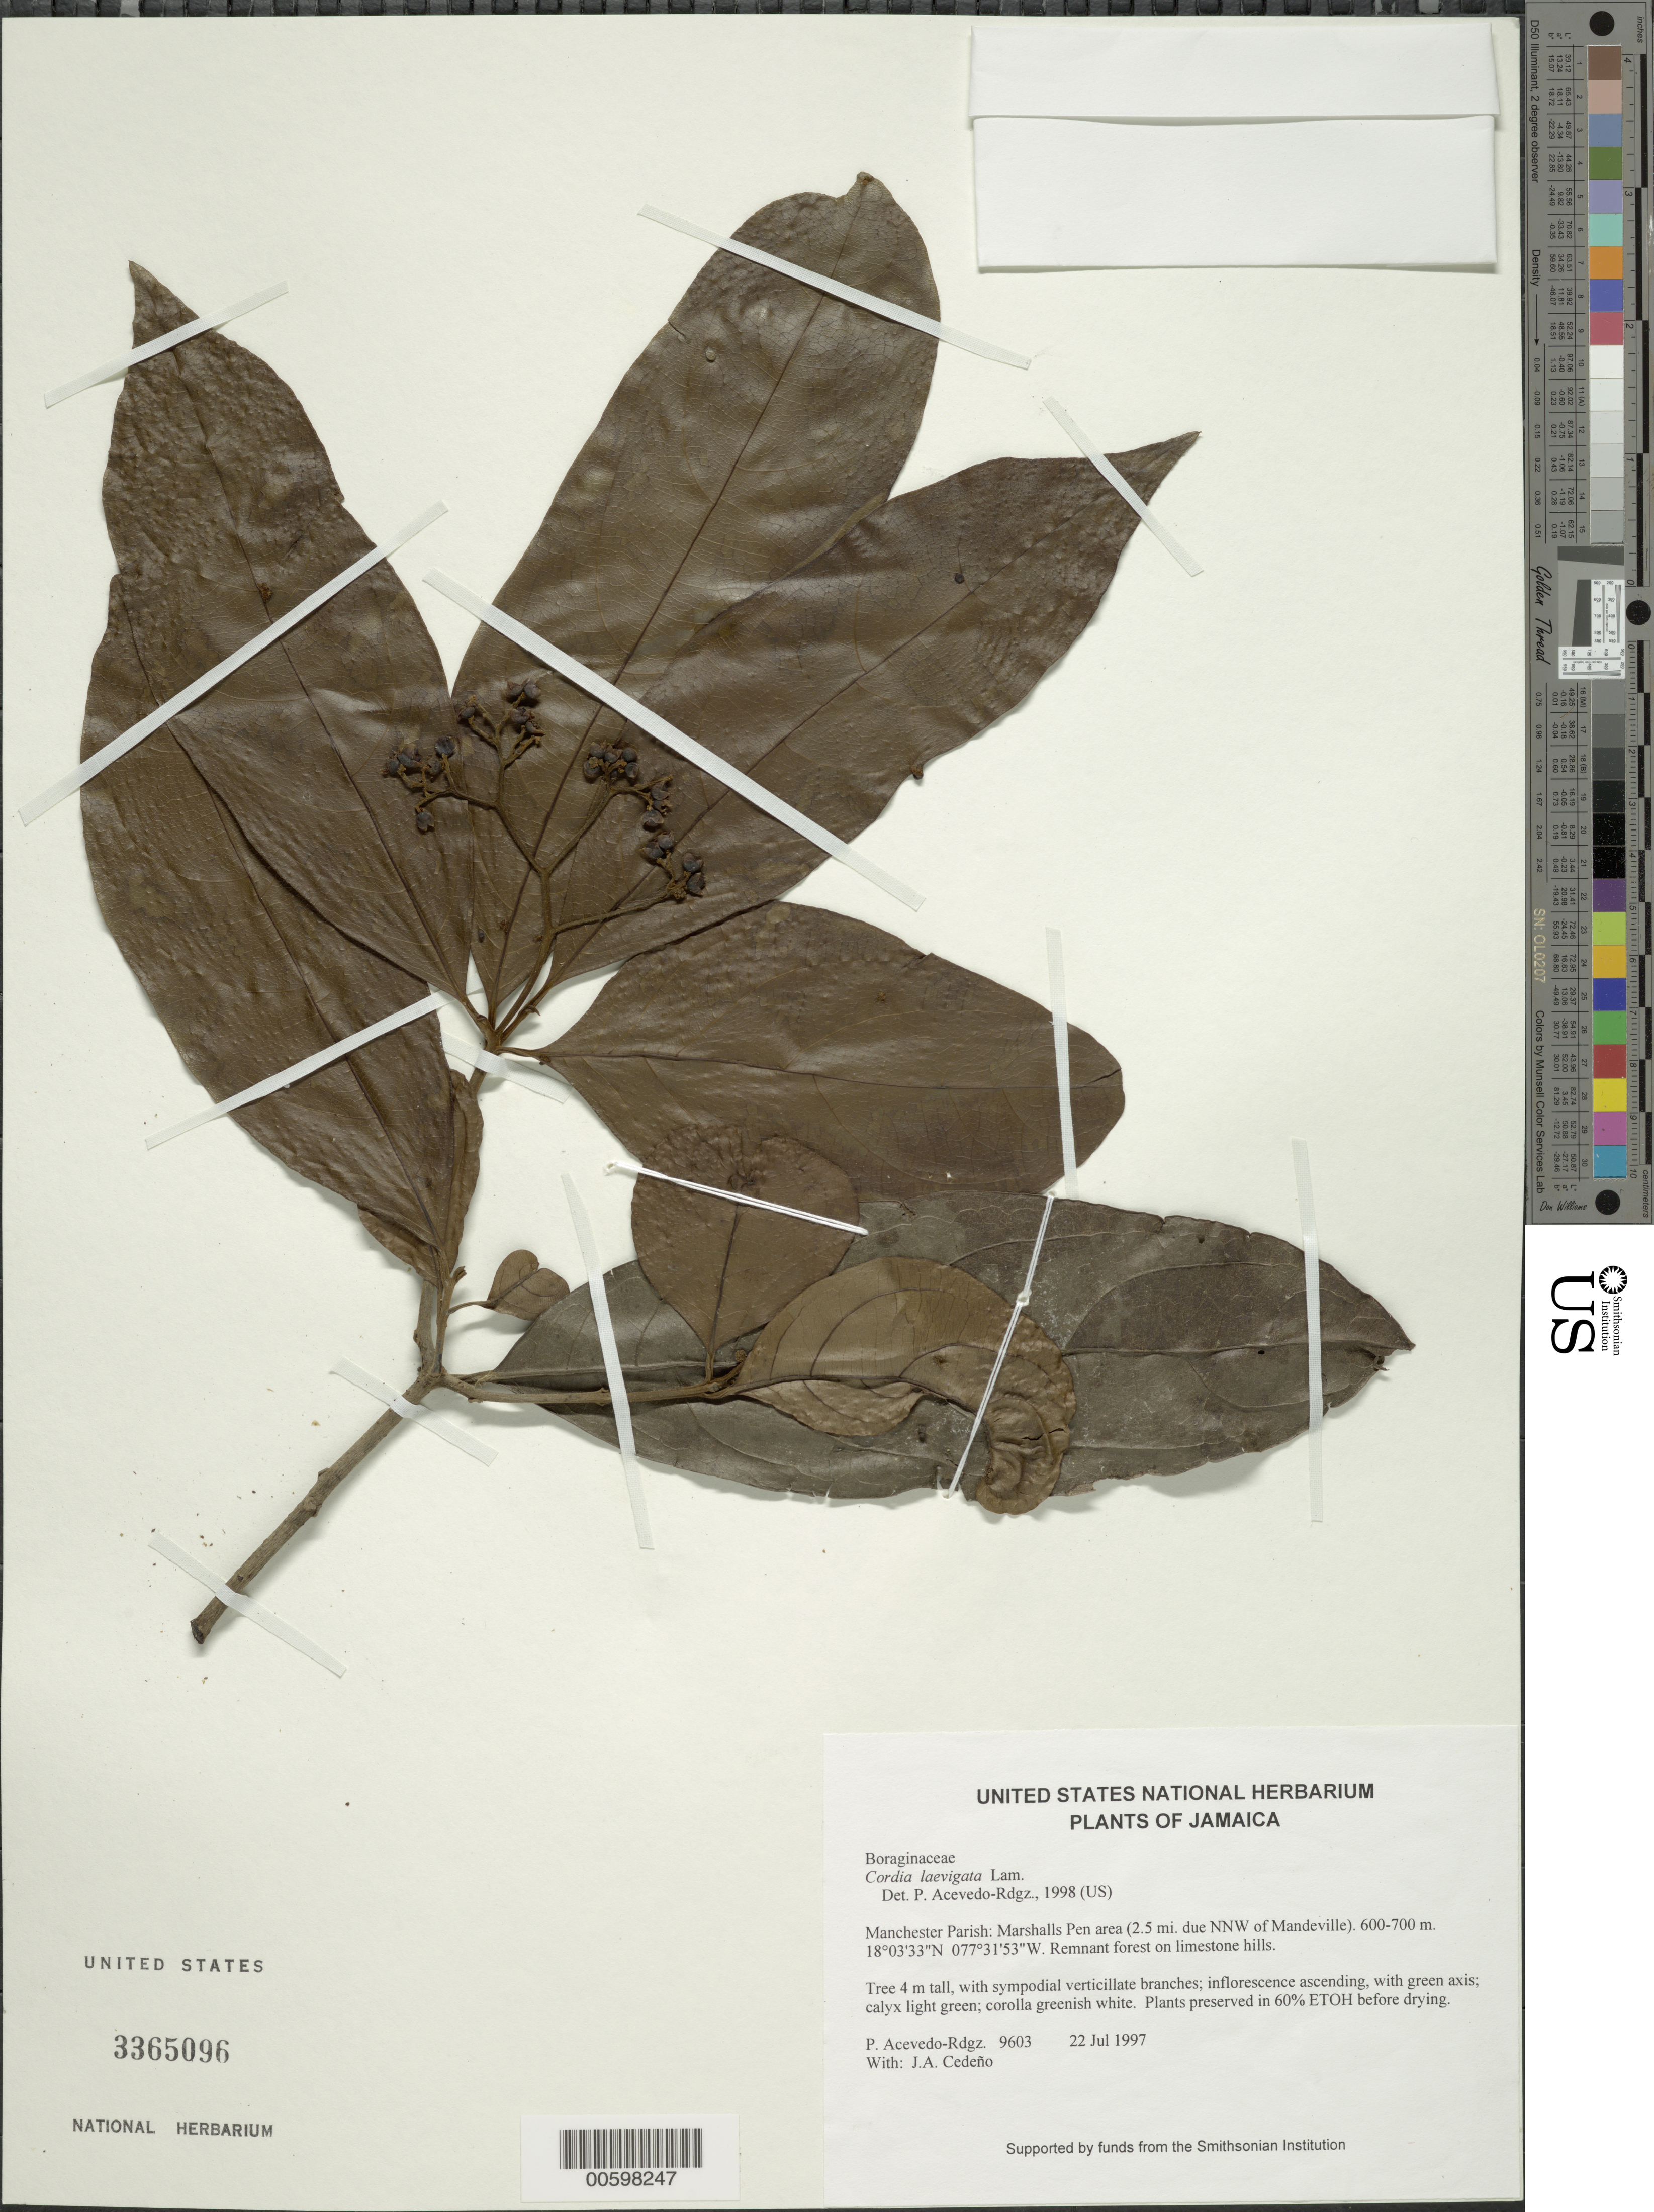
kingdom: Plantae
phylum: Tracheophyta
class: Magnoliopsida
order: Boraginales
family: Cordiaceae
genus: Cordia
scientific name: Cordia laevigata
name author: Lam.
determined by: Acevedo-Rodríguez, P., (BOT), Smithsonian Institution - National Museum of Natural History (UNITED STATES)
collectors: P. Acevedo-Rodr. & J. A. Cedeño M.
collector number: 9603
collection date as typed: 22 Jul 1997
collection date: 1997-07-22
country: Jamaica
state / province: Manchester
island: Jamaica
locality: Manchester Parish: Marshalls Pen area (2.5 mi. due NNW of Mandeville).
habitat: Remnant forest on limestone hills.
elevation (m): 600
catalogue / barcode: US 3365096